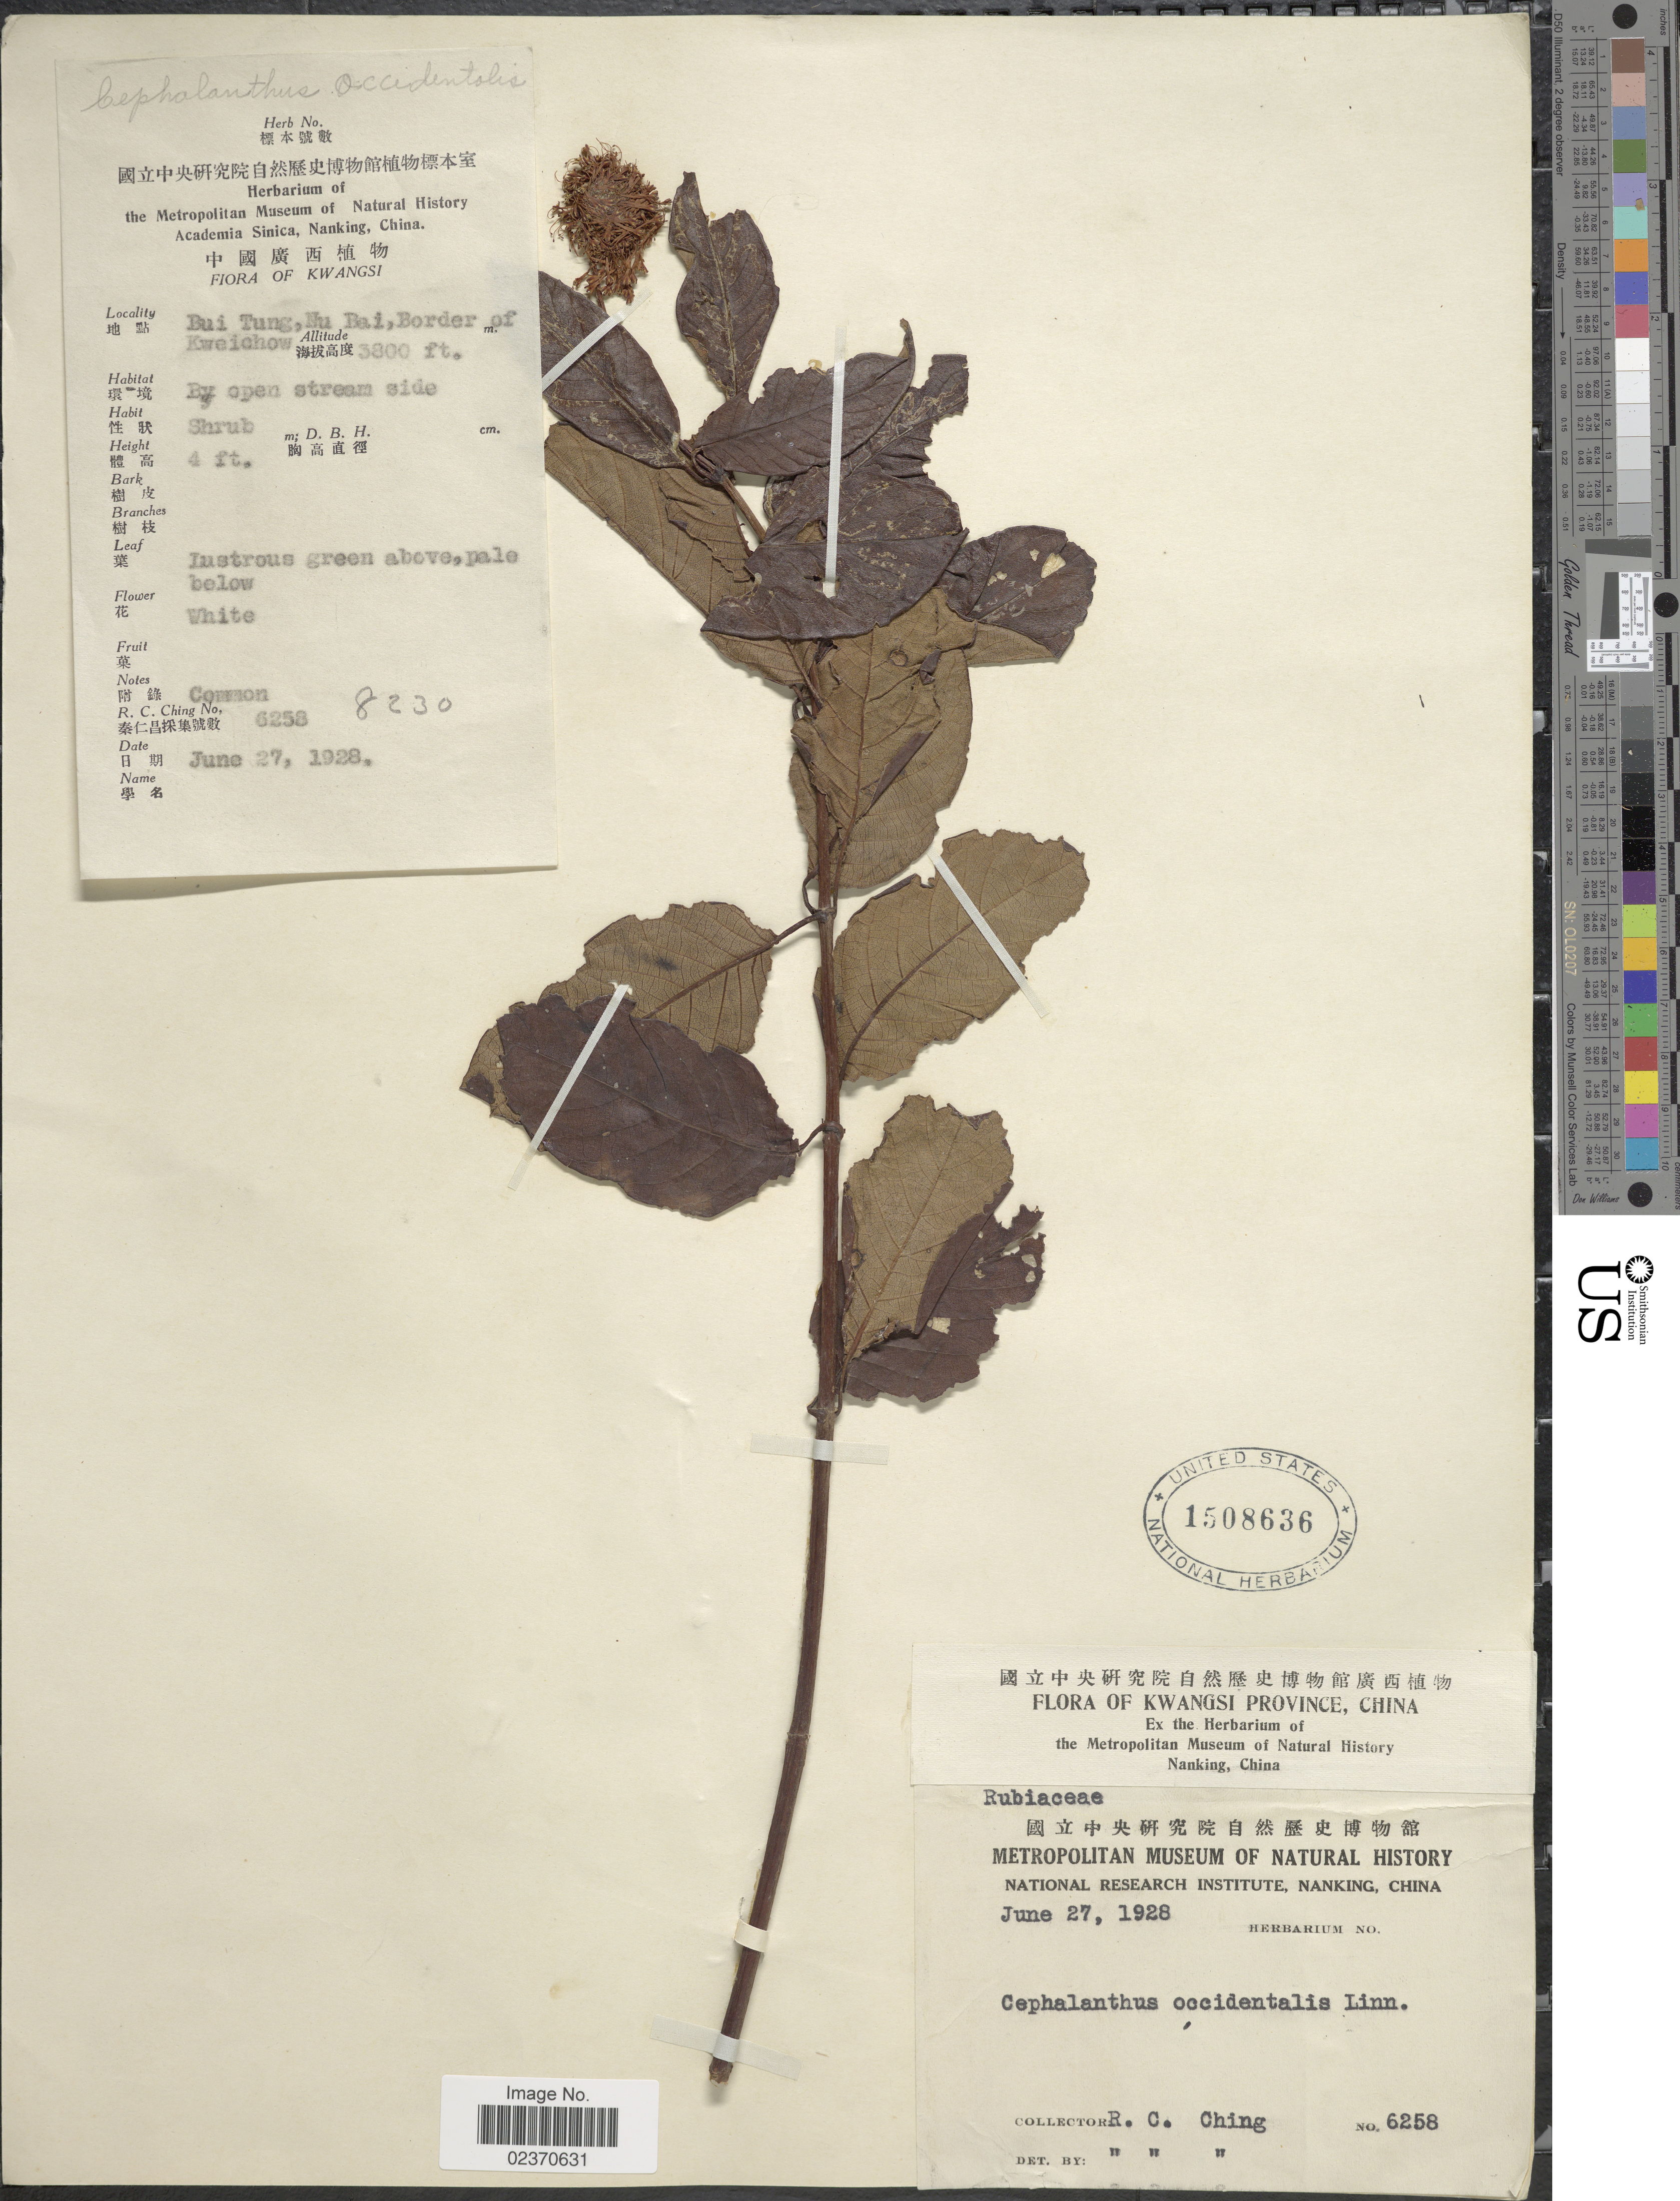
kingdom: Plantae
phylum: Tracheophyta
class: Magnoliopsida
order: Gentianales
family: Rubiaceae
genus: Cephalanthus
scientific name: Cephalanthus occidentalis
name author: L.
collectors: R. C. Ching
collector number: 6258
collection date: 1928-06-27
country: China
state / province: Guangxi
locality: Kwangsi, Bui Tung, NU bai, Border of Kweichow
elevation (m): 1158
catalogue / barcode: US 1508636